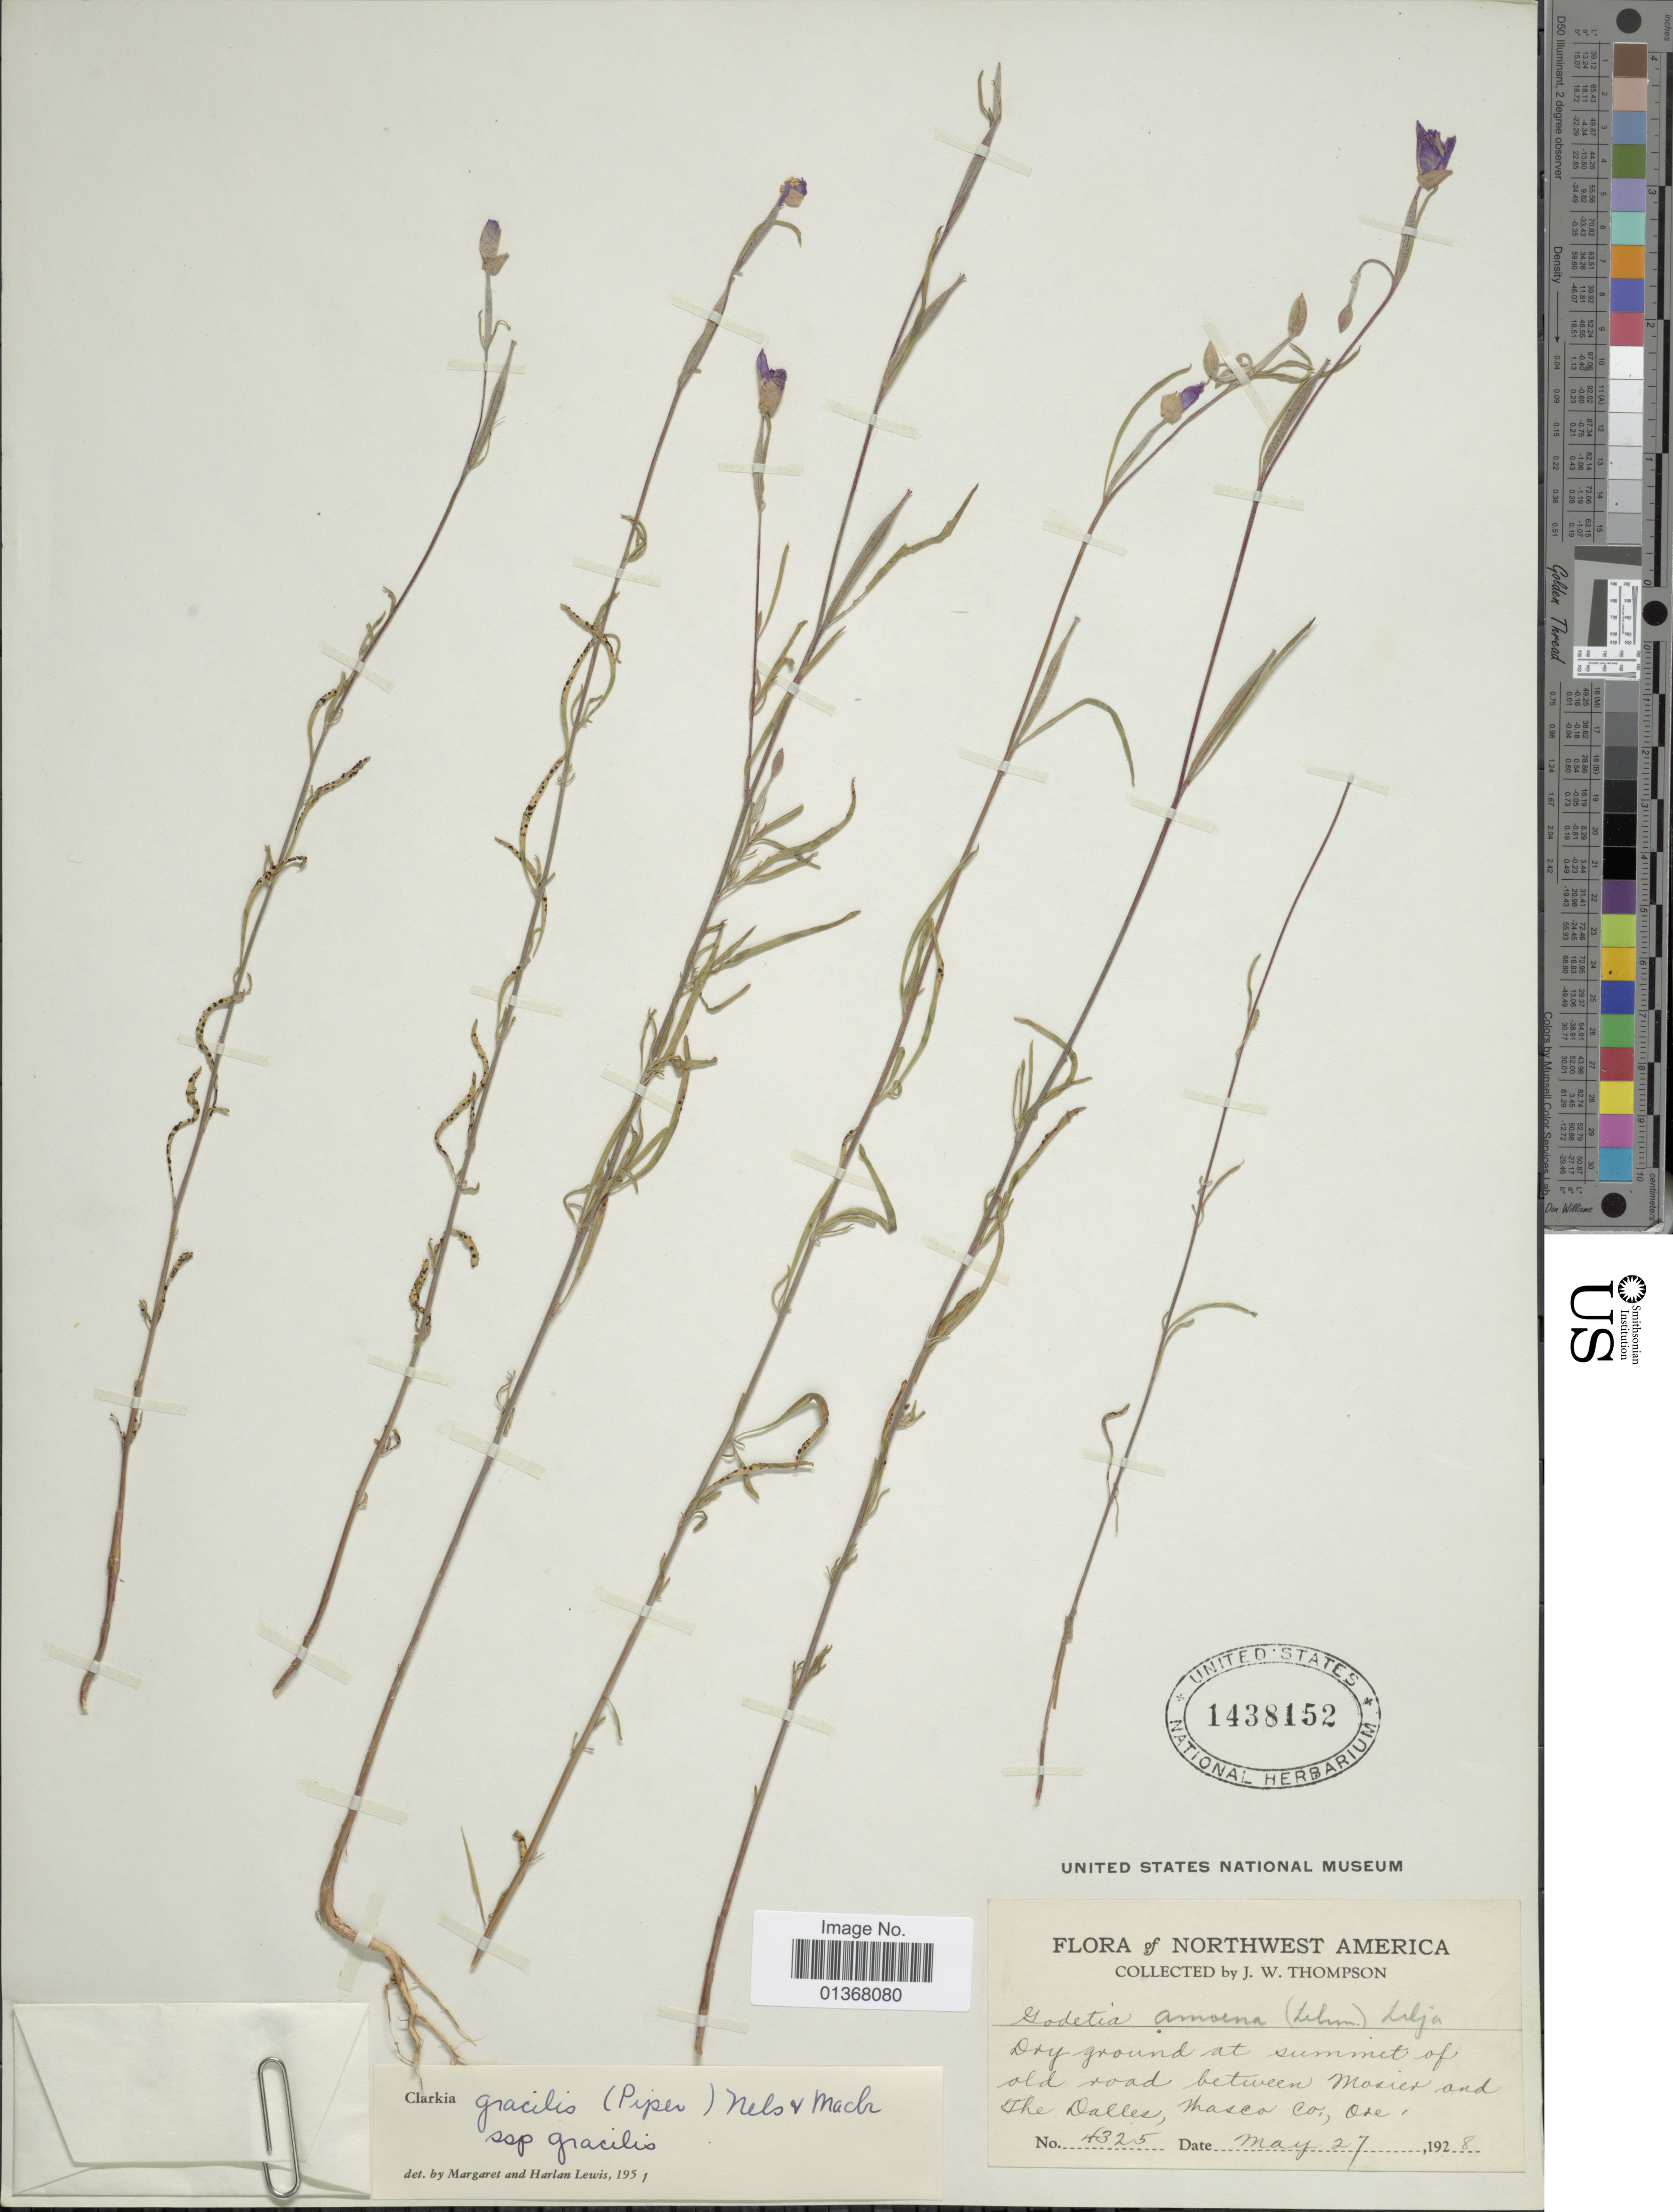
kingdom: Plantae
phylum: Tracheophyta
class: Magnoliopsida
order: Myrtales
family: Onagraceae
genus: Clarkia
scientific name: Clarkia gracilis subsp. gracilis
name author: (Piper) A. Nelson & J.F. Macbr.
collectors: J. W. Thompson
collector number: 4325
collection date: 1928-05-27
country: United States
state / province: Oregon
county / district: Wasco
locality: Northwest America, dry ground at summit of old road between Mosier and The Dalles, Wasco Co.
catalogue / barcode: US 1438152